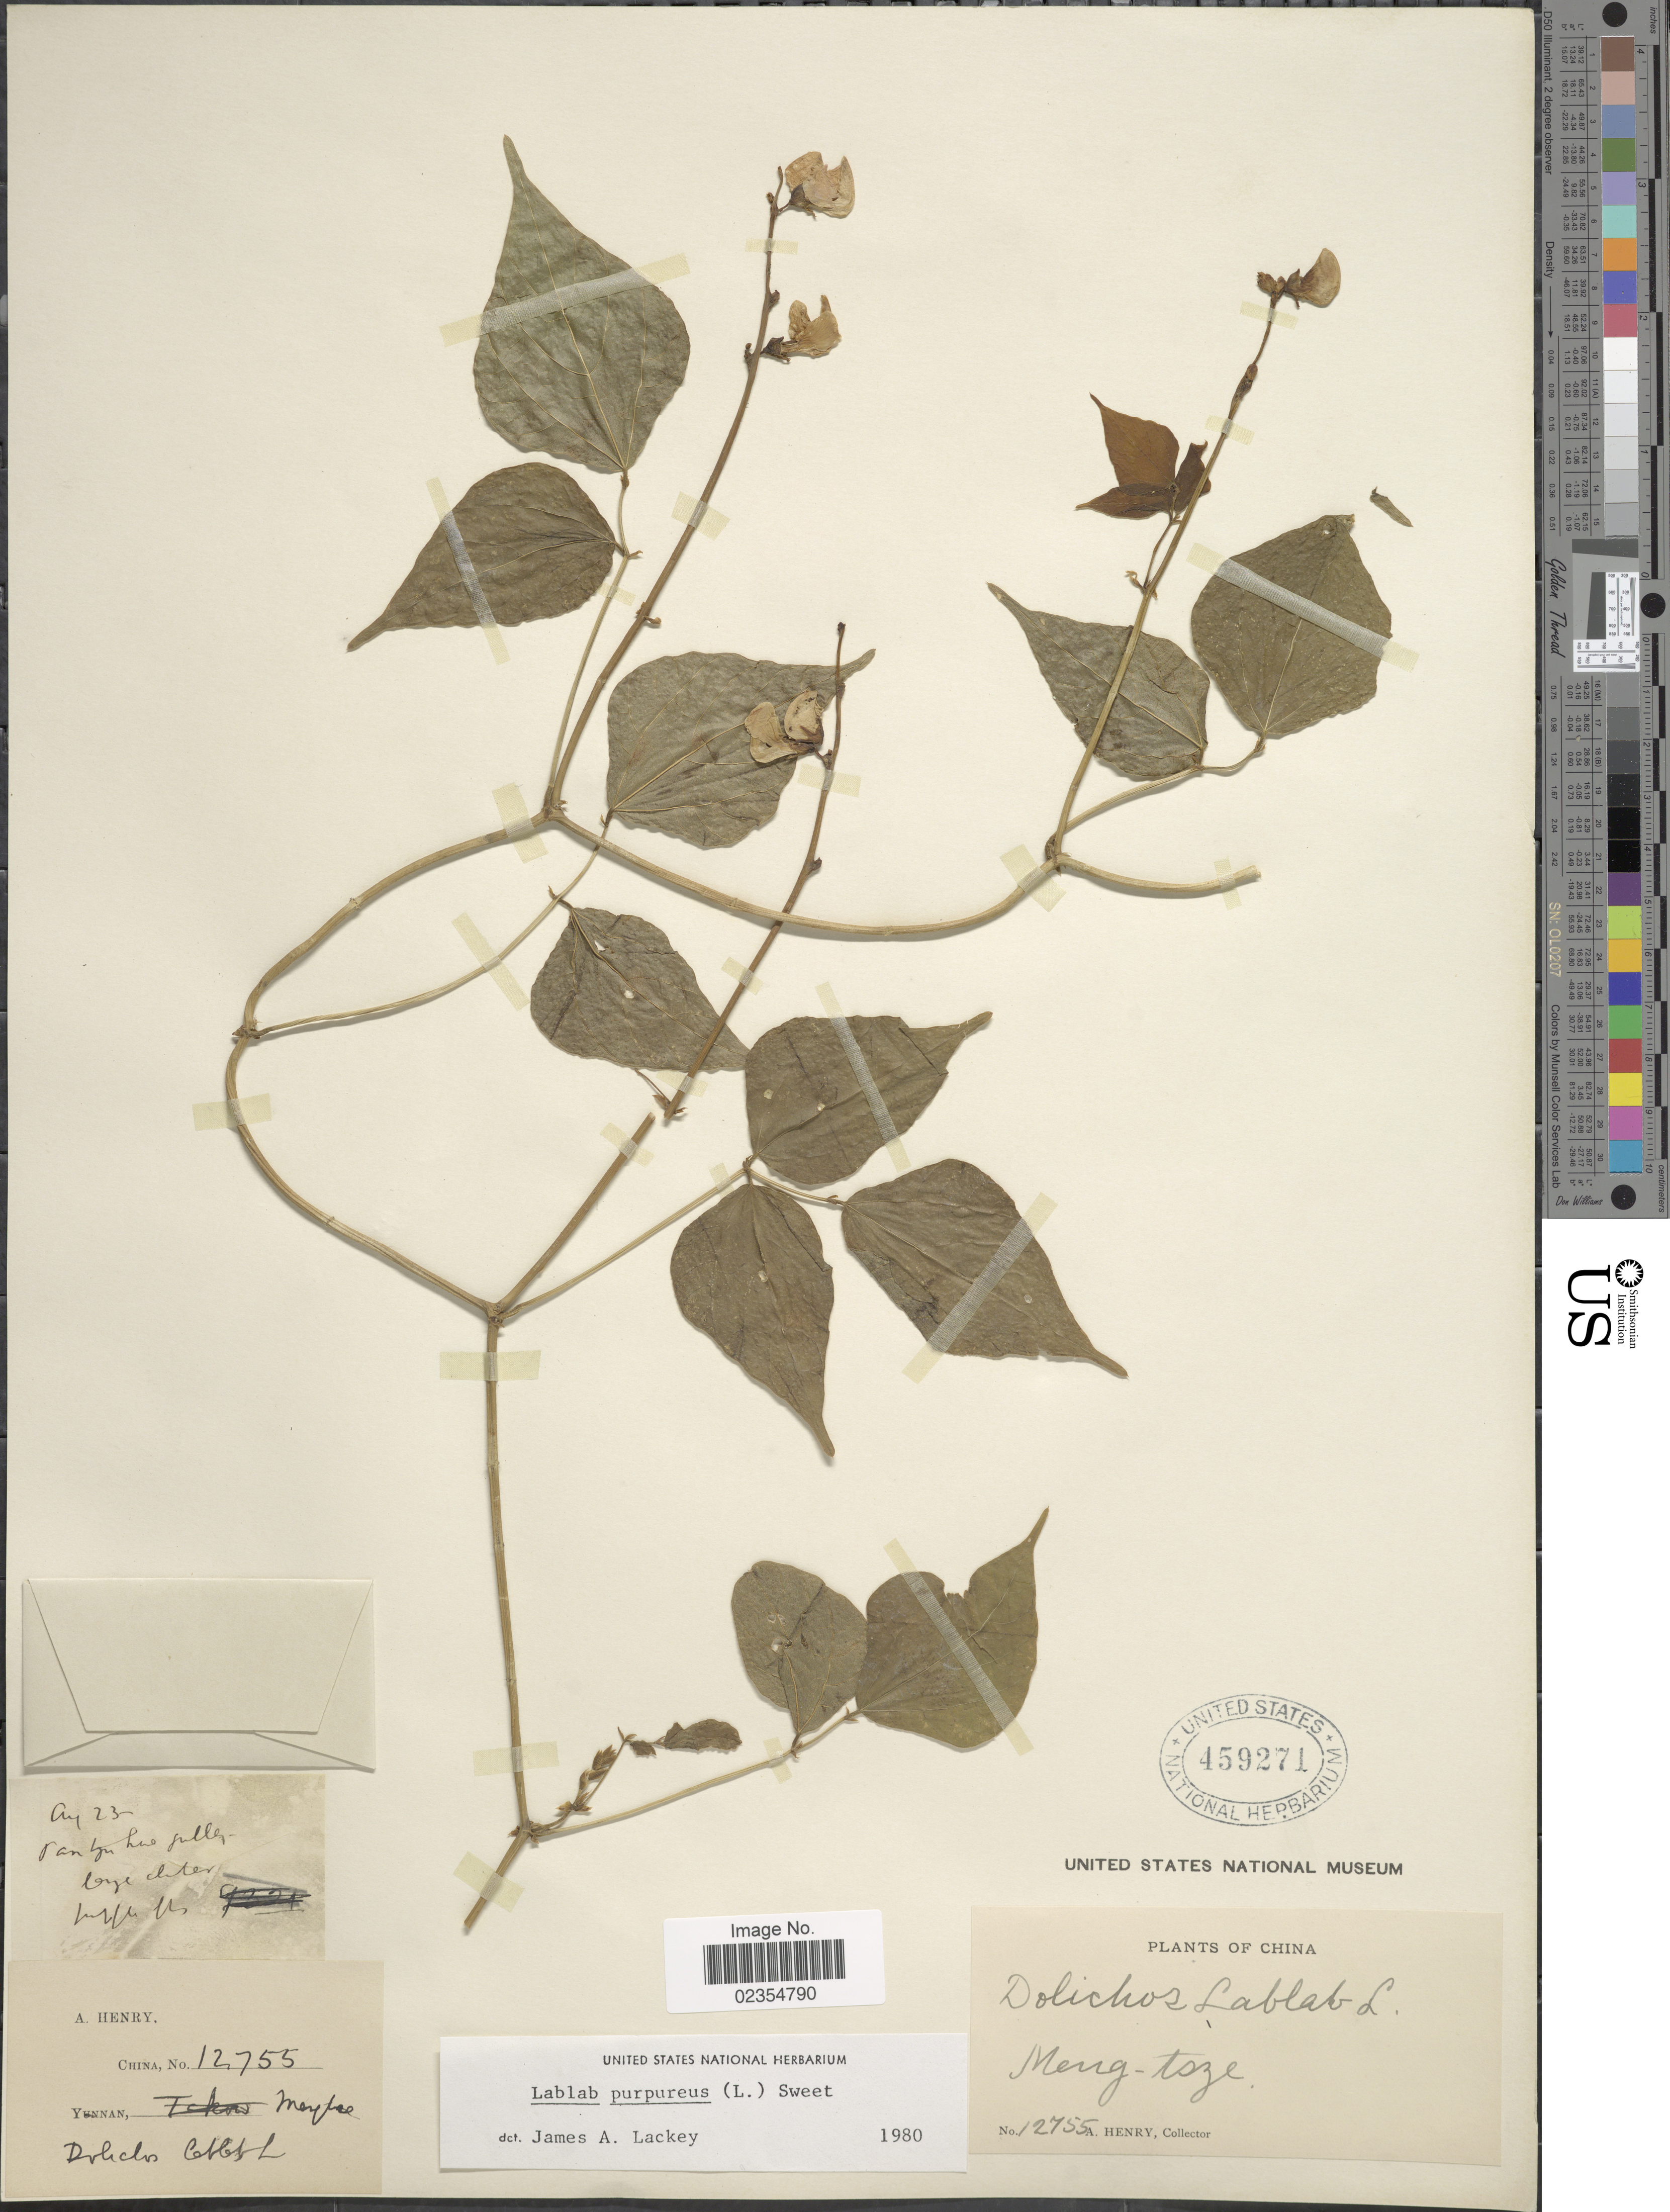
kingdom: Plantae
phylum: Tracheophyta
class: Magnoliopsida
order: Fabales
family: Fabaceae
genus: Lablab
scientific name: Lablab purpureus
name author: (L.) Sweet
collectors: A. Henry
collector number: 12755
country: China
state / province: Yunnan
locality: Meng-tsze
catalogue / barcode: US 459271